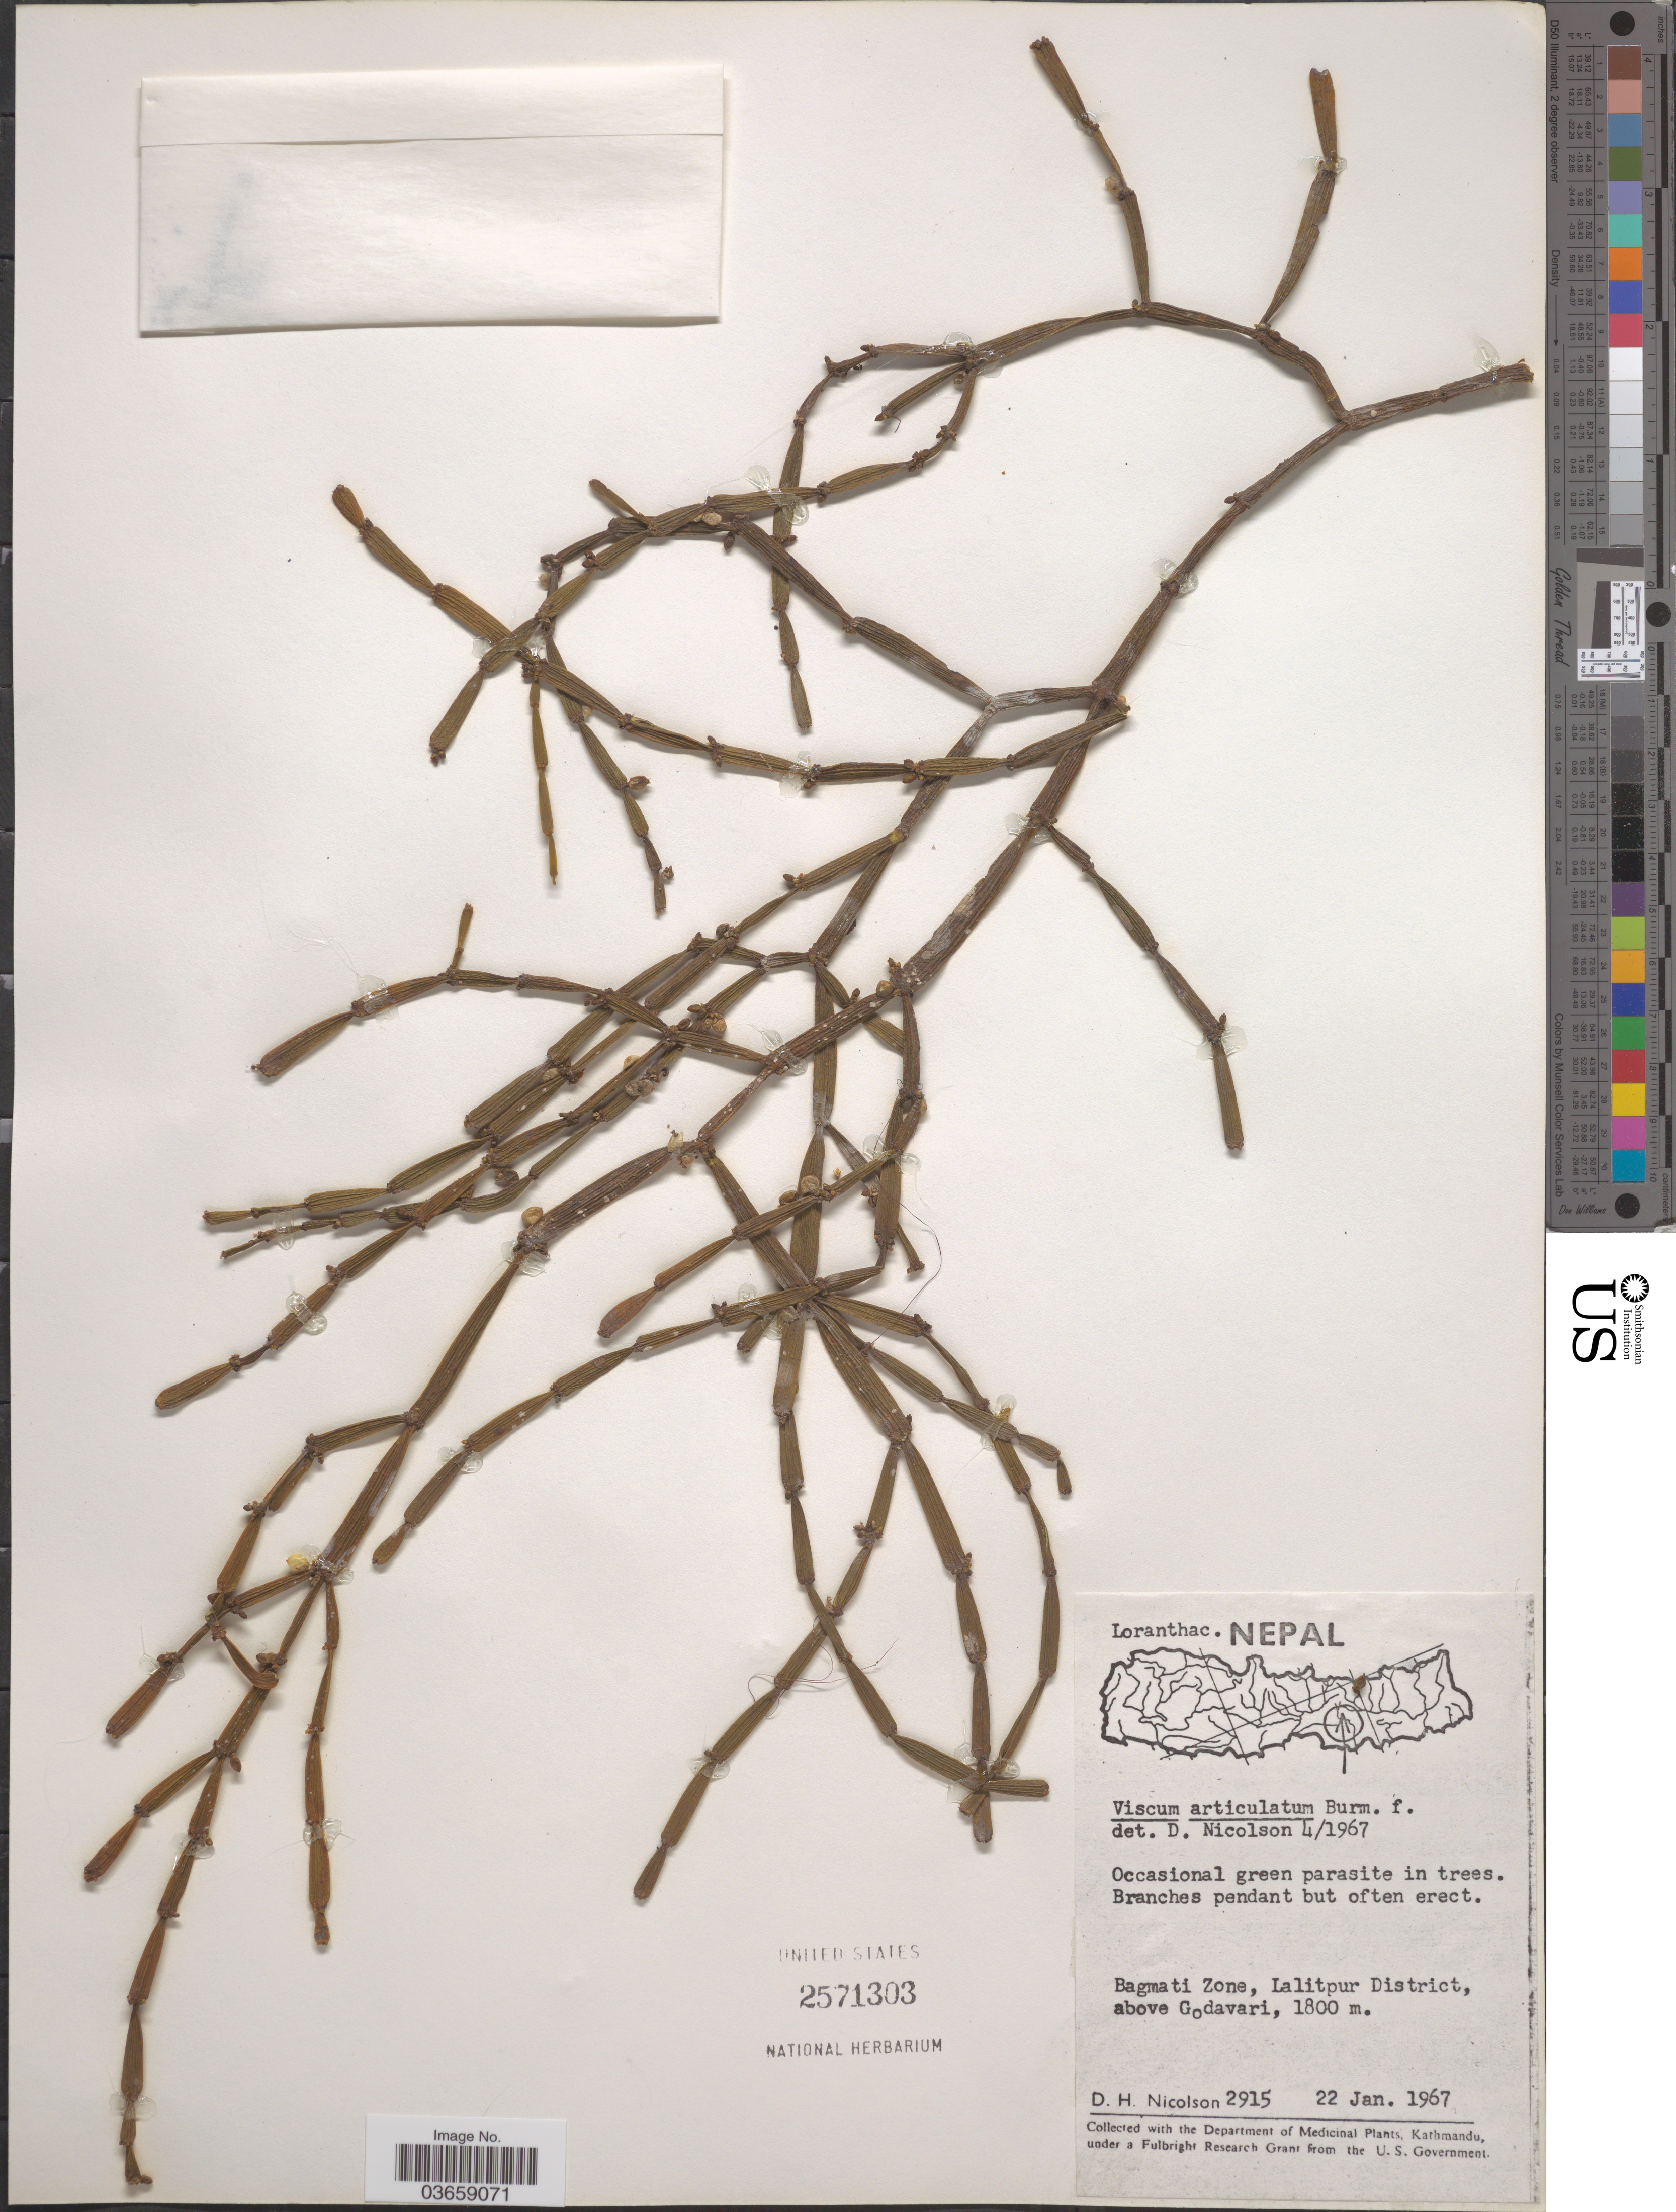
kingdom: Plantae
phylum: Tracheophyta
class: Magnoliopsida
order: Santalales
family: Viscaceae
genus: Viscum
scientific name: Viscum articulatum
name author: Burm. f.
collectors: D. H. Nicolson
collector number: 2915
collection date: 1967-01-22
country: Nepal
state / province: Bagmati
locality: Bagmati Zone, Lalitpur District, above Godavari.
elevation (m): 1800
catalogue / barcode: US 2571303